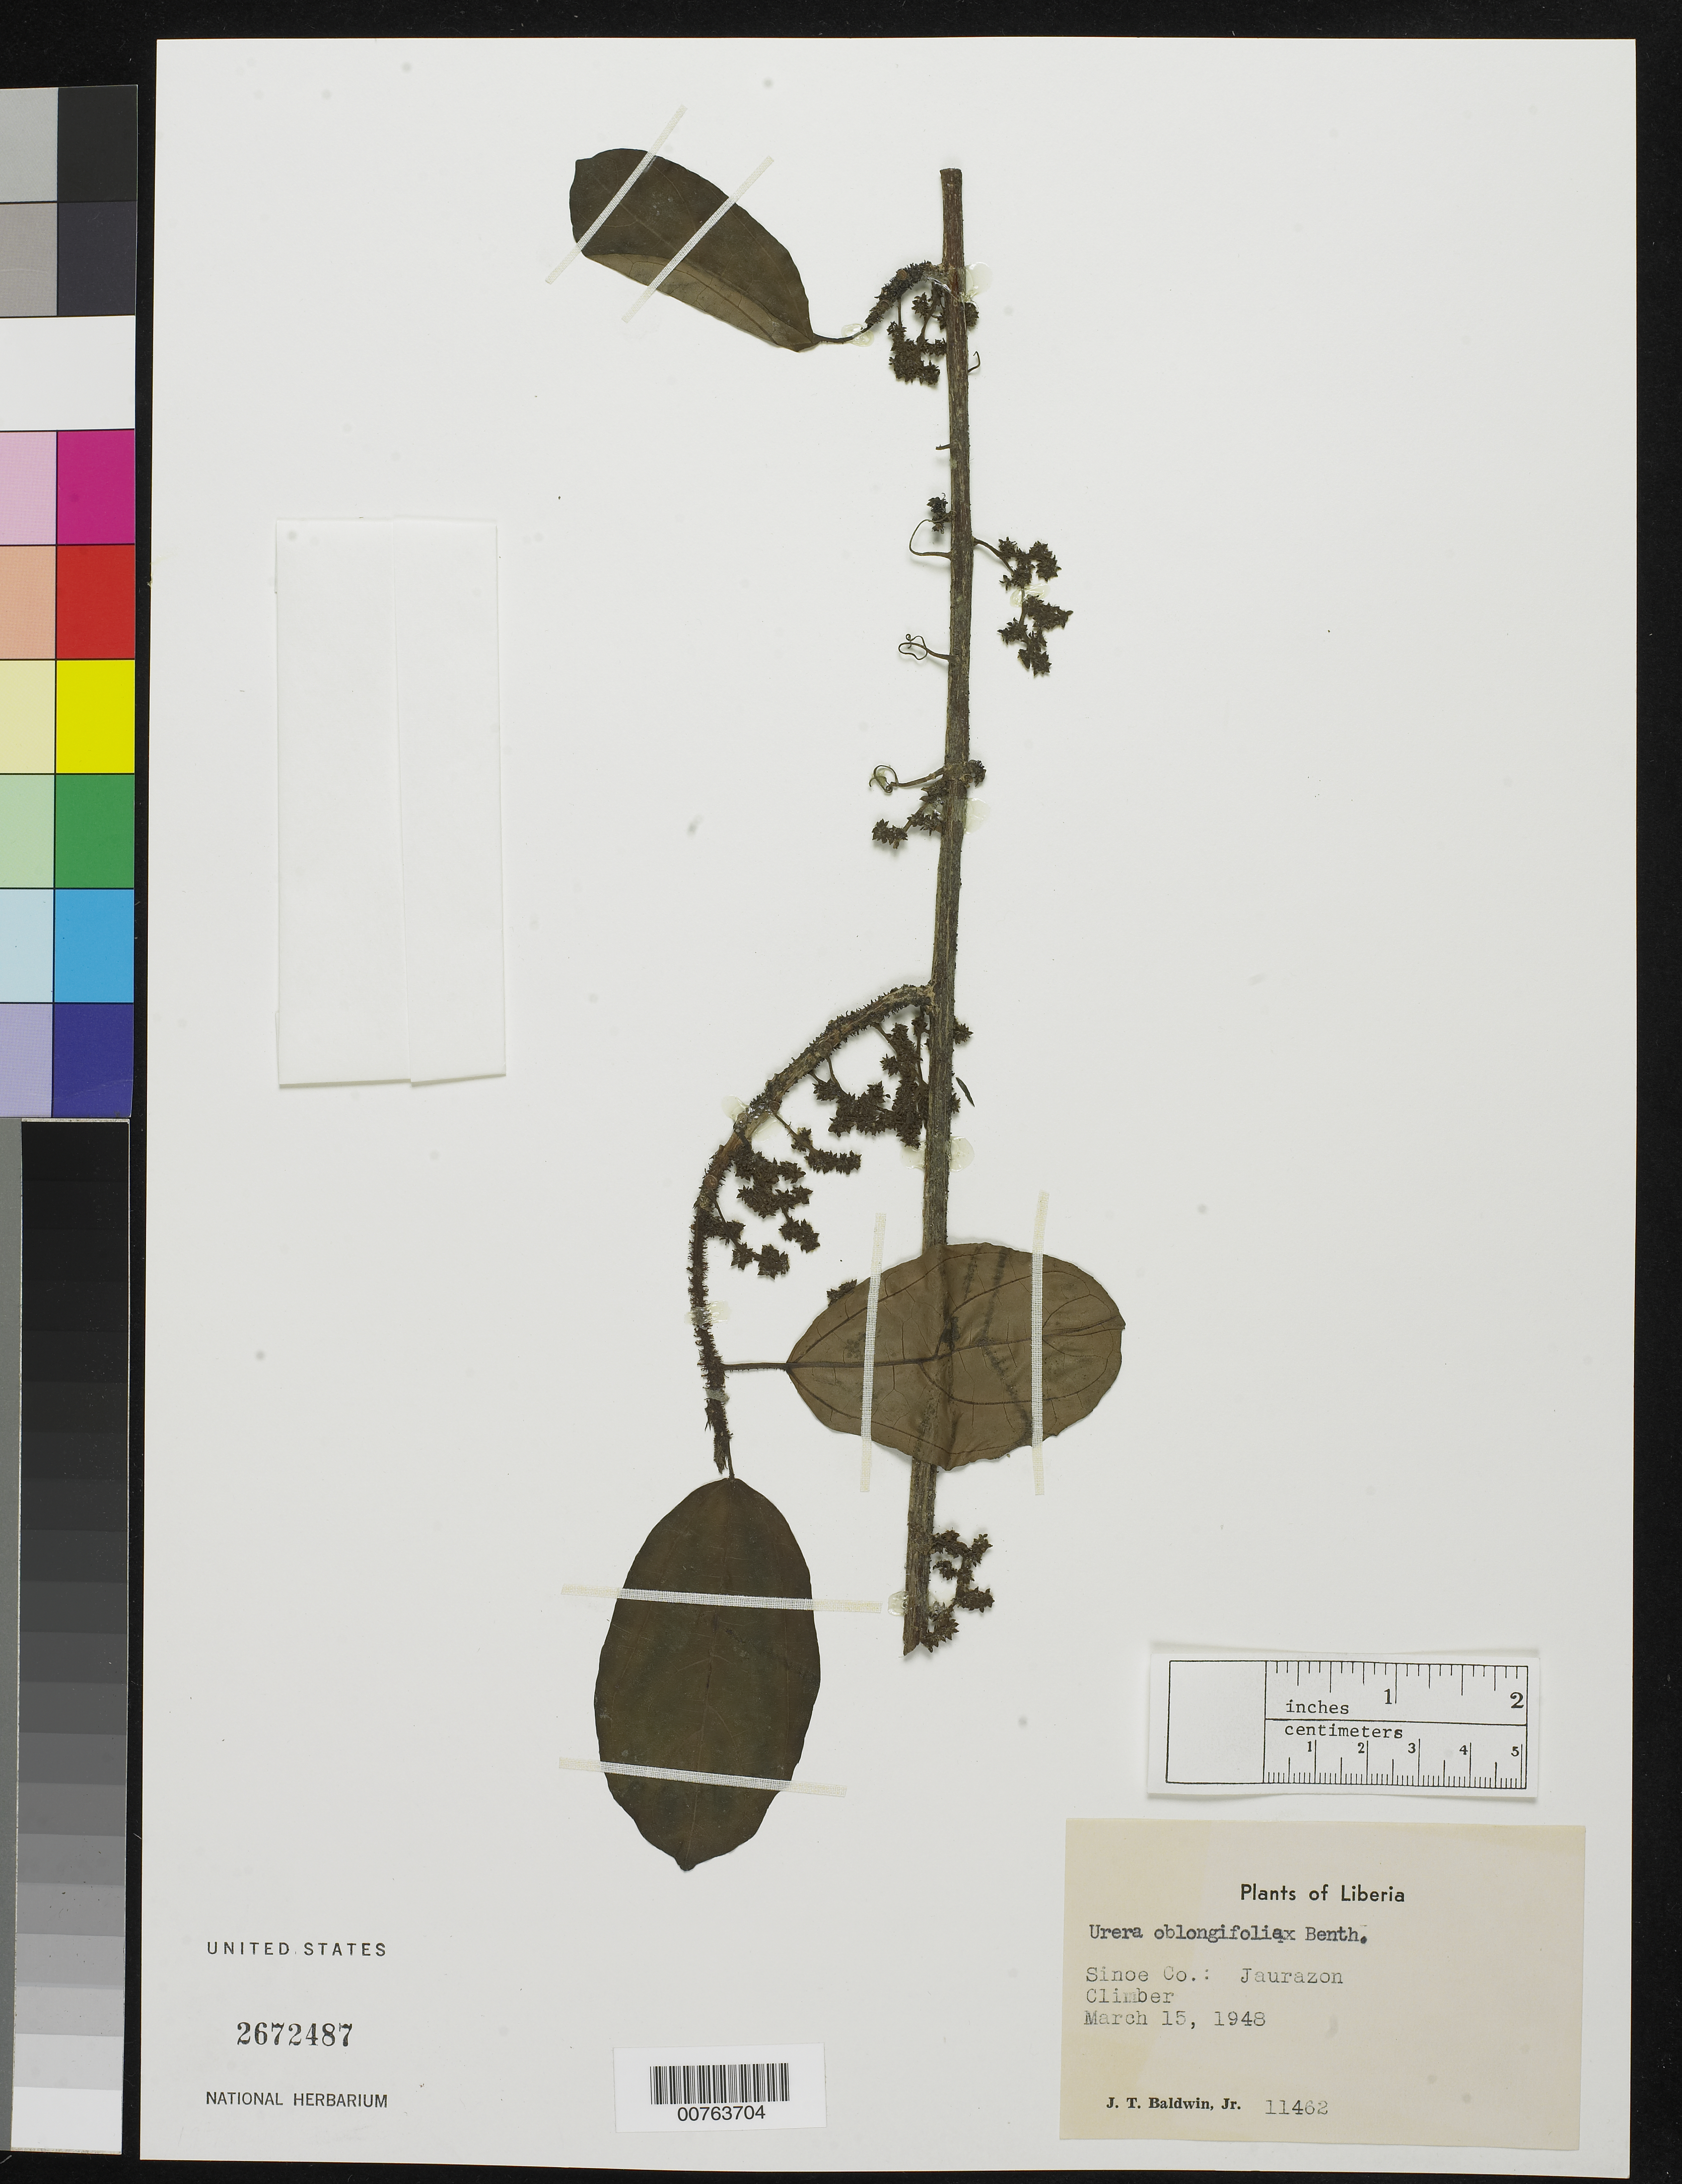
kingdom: Plantae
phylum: Tracheophyta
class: Magnoliopsida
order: Rosales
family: Urticaceae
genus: Scepocarpus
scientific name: Scepocarpus oblongifolius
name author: (Benth.) T. Wells & A. K. Monro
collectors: J. T. Baldwin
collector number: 11462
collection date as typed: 15 Mar 1948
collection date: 1948-03-15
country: Liberia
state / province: Sinoe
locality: Jaurazon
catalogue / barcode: US 2672487